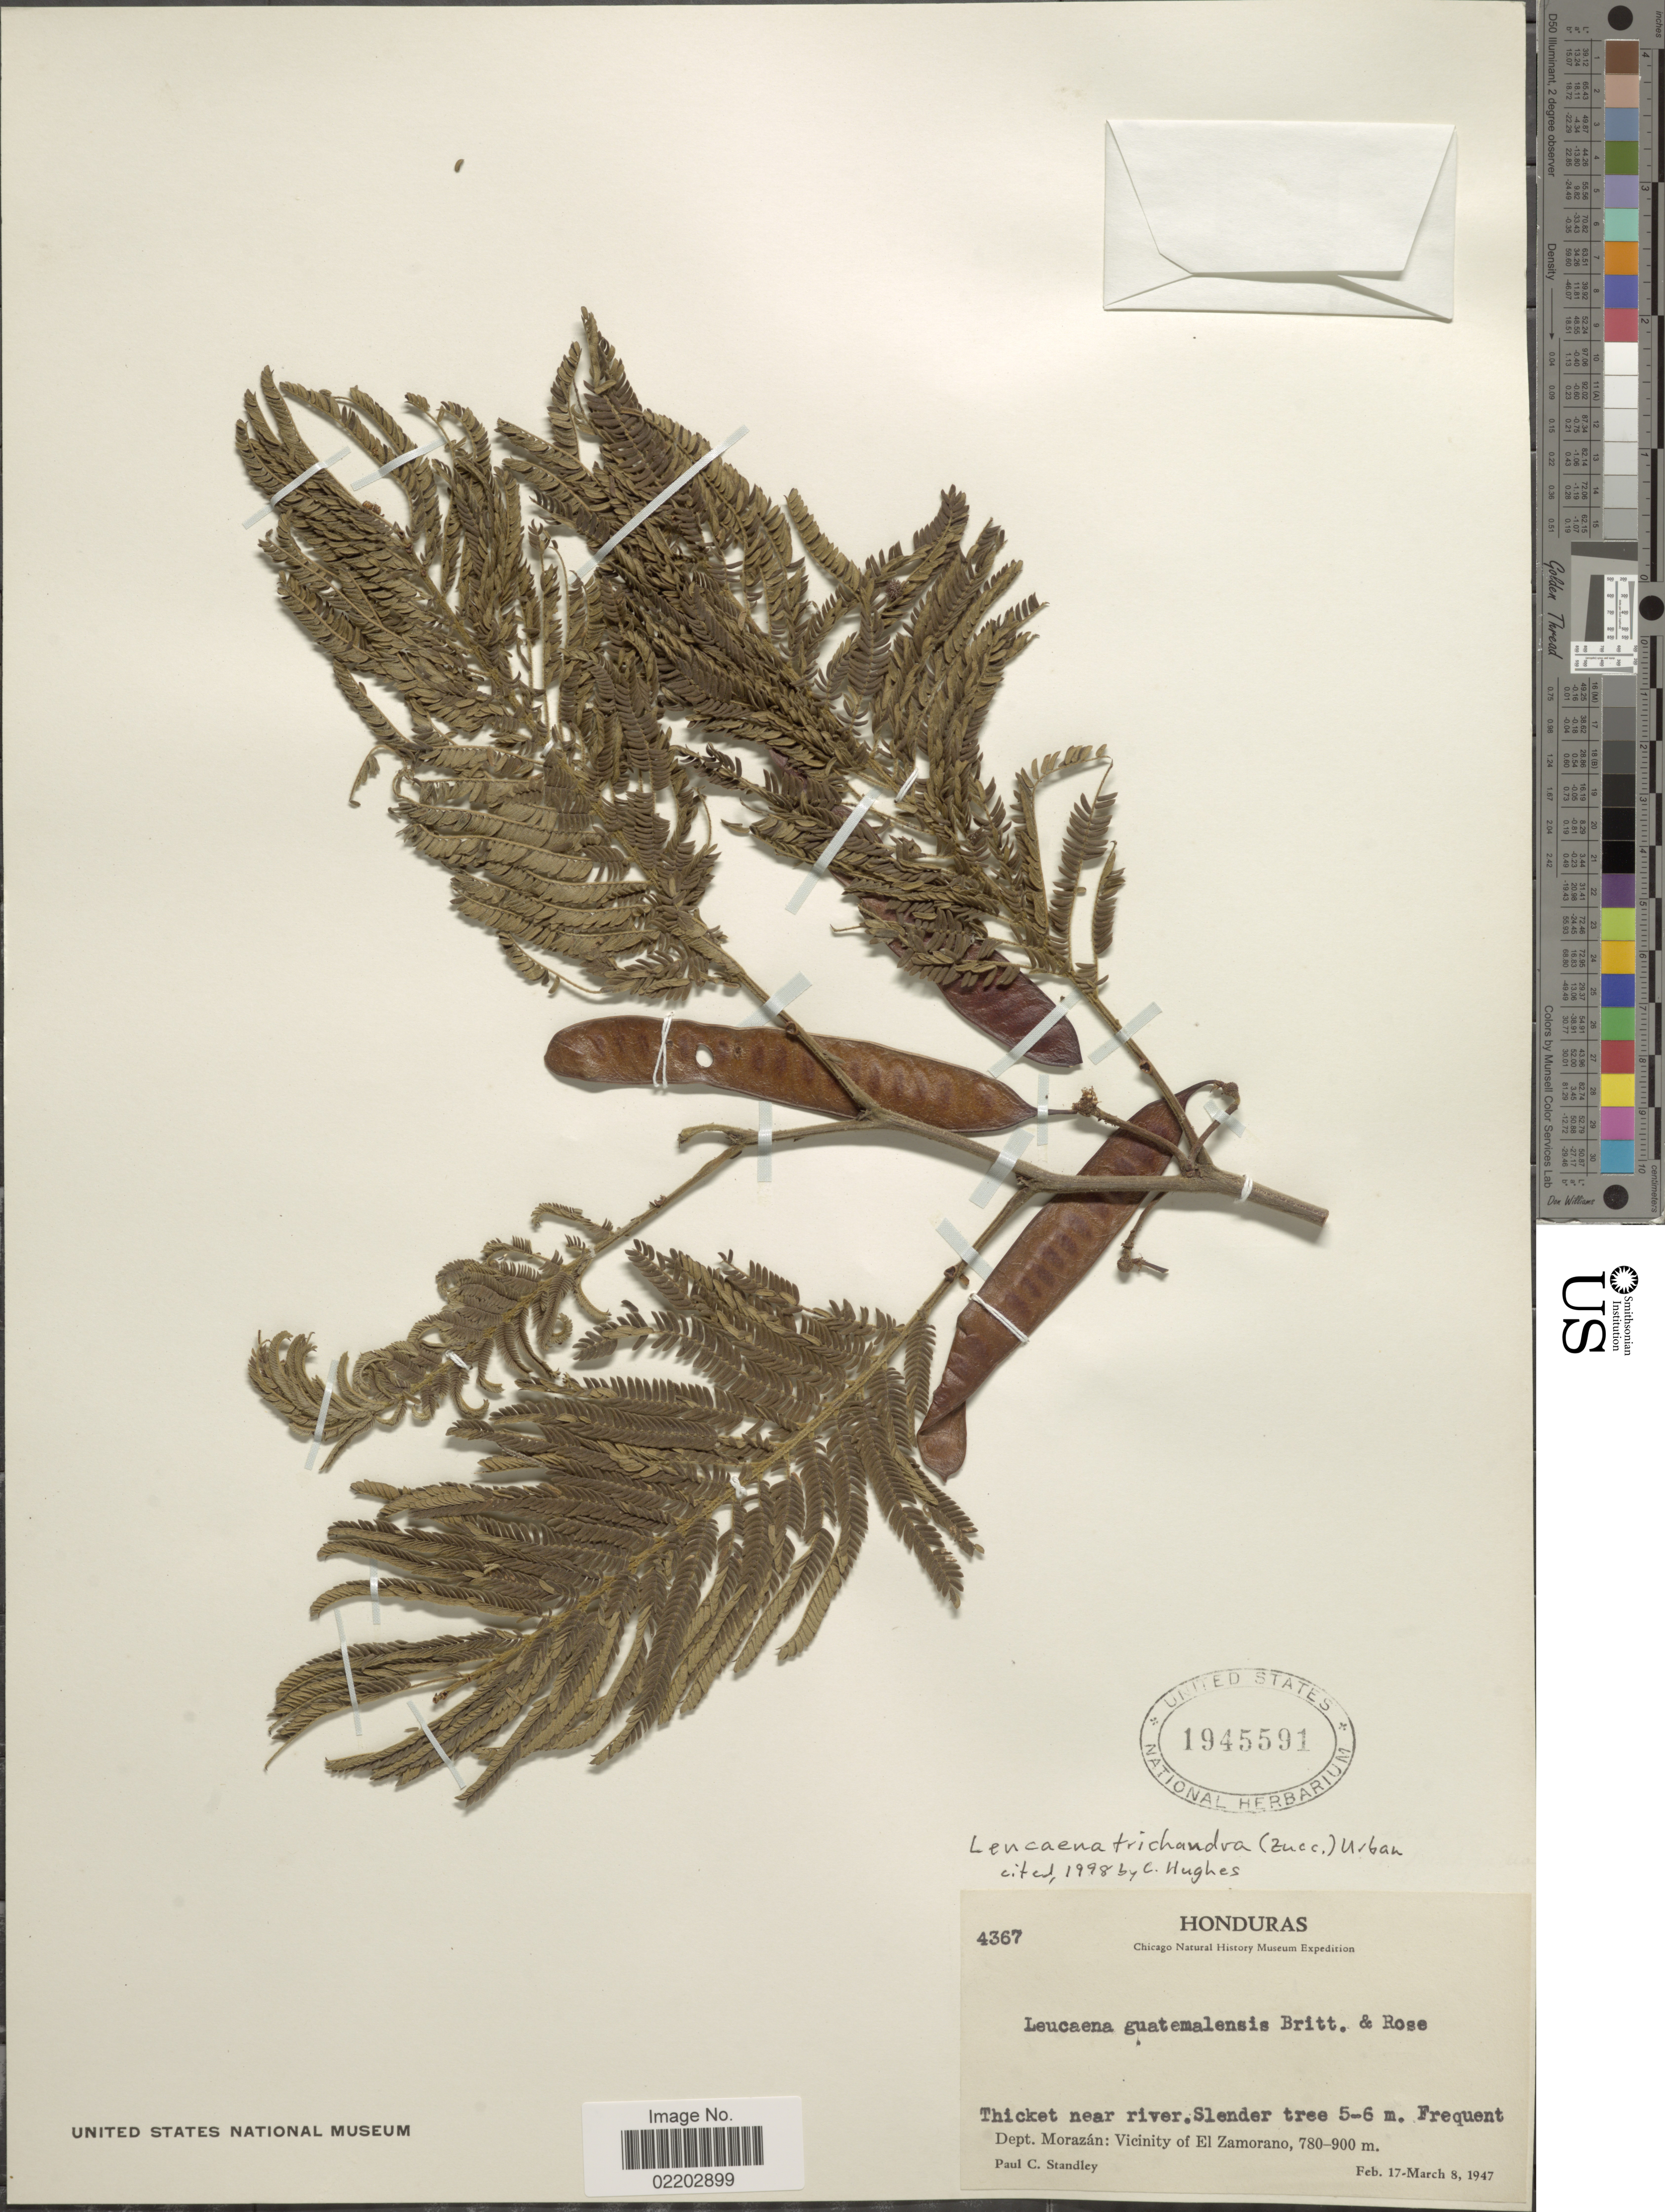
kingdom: Plantae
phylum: Tracheophyta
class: Magnoliopsida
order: Fabales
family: Fabaceae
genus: Leucaena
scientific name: Leucaena trichandra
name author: (Zucc.) Urb.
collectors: P. C. Standley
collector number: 4367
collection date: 1947-02-17/1947-03-08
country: Honduras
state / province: Fco. Morazán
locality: Thicket near river, Dept. Morazán: vicinity of El Zamorano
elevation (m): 780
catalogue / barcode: US 1945591